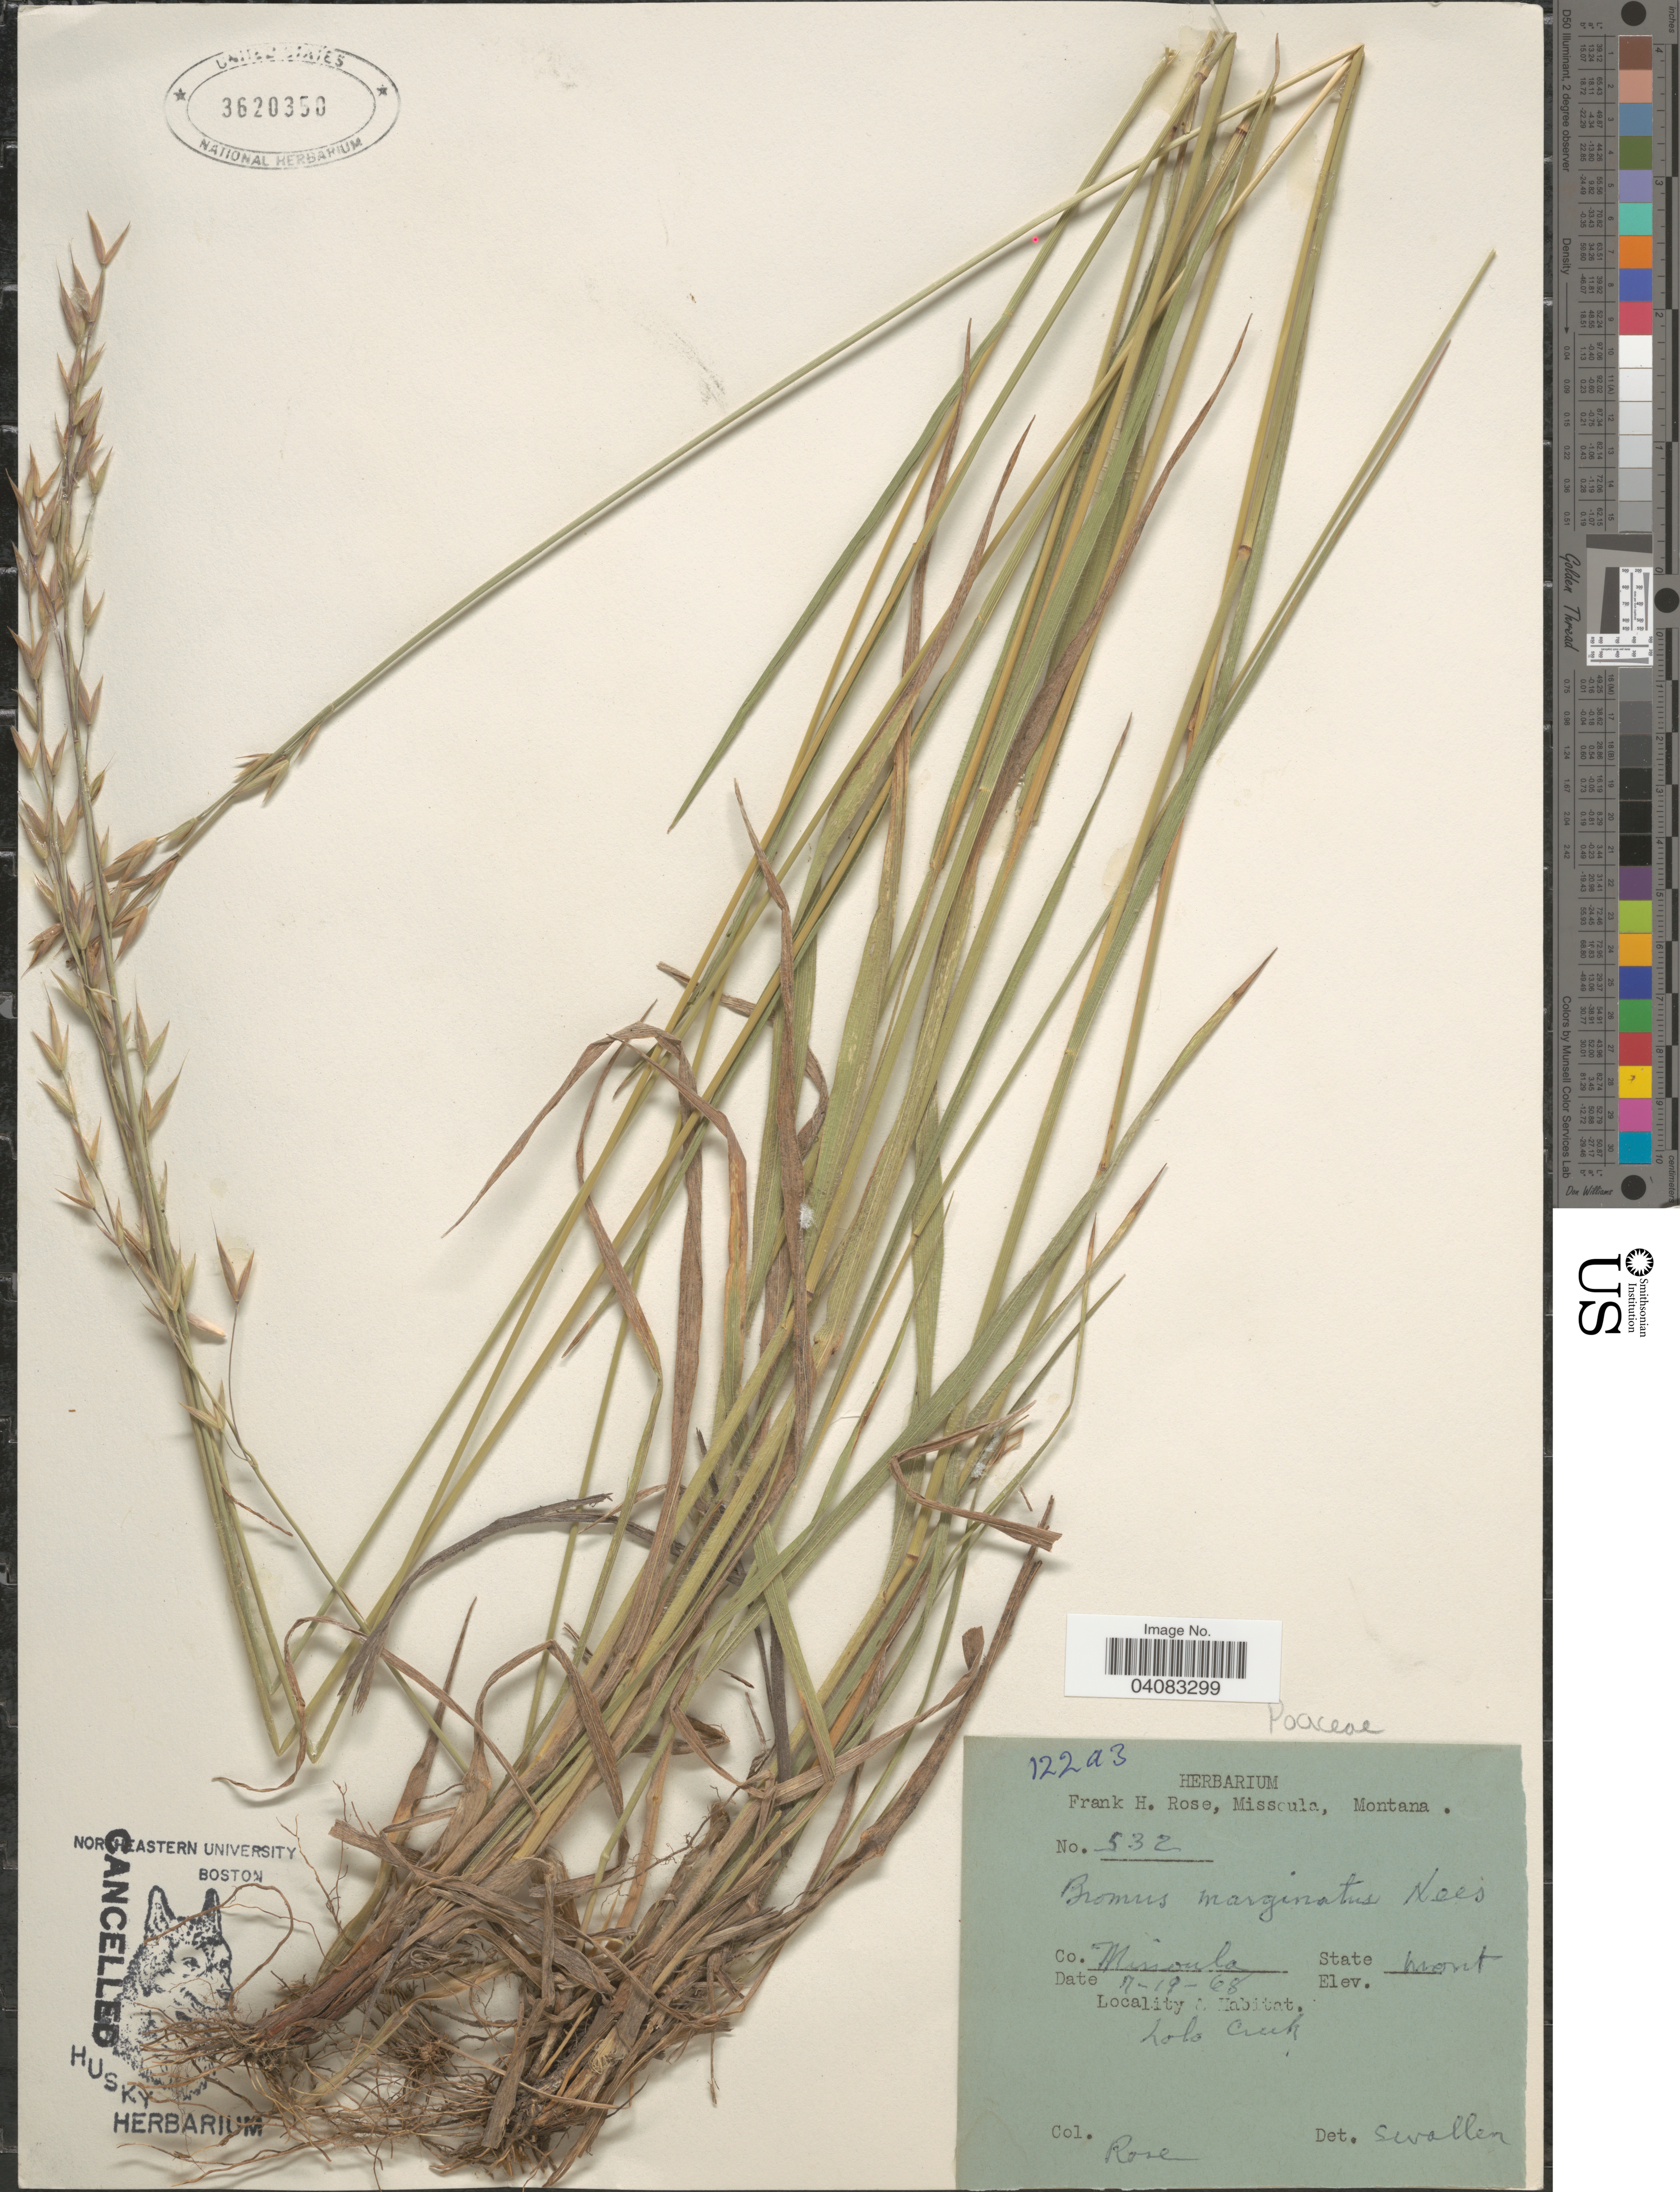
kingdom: Plantae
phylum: Tracheophyta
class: Liliopsida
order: Poales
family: Poaceae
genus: Bromus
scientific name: Bromus marginatus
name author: Nees ex Steud.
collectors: F. H. Rose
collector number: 532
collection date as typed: Transcribed d/m/y: 19/7/68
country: United States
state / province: Montana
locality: Co. Missoula. Lolo Creek.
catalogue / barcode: US 3620350